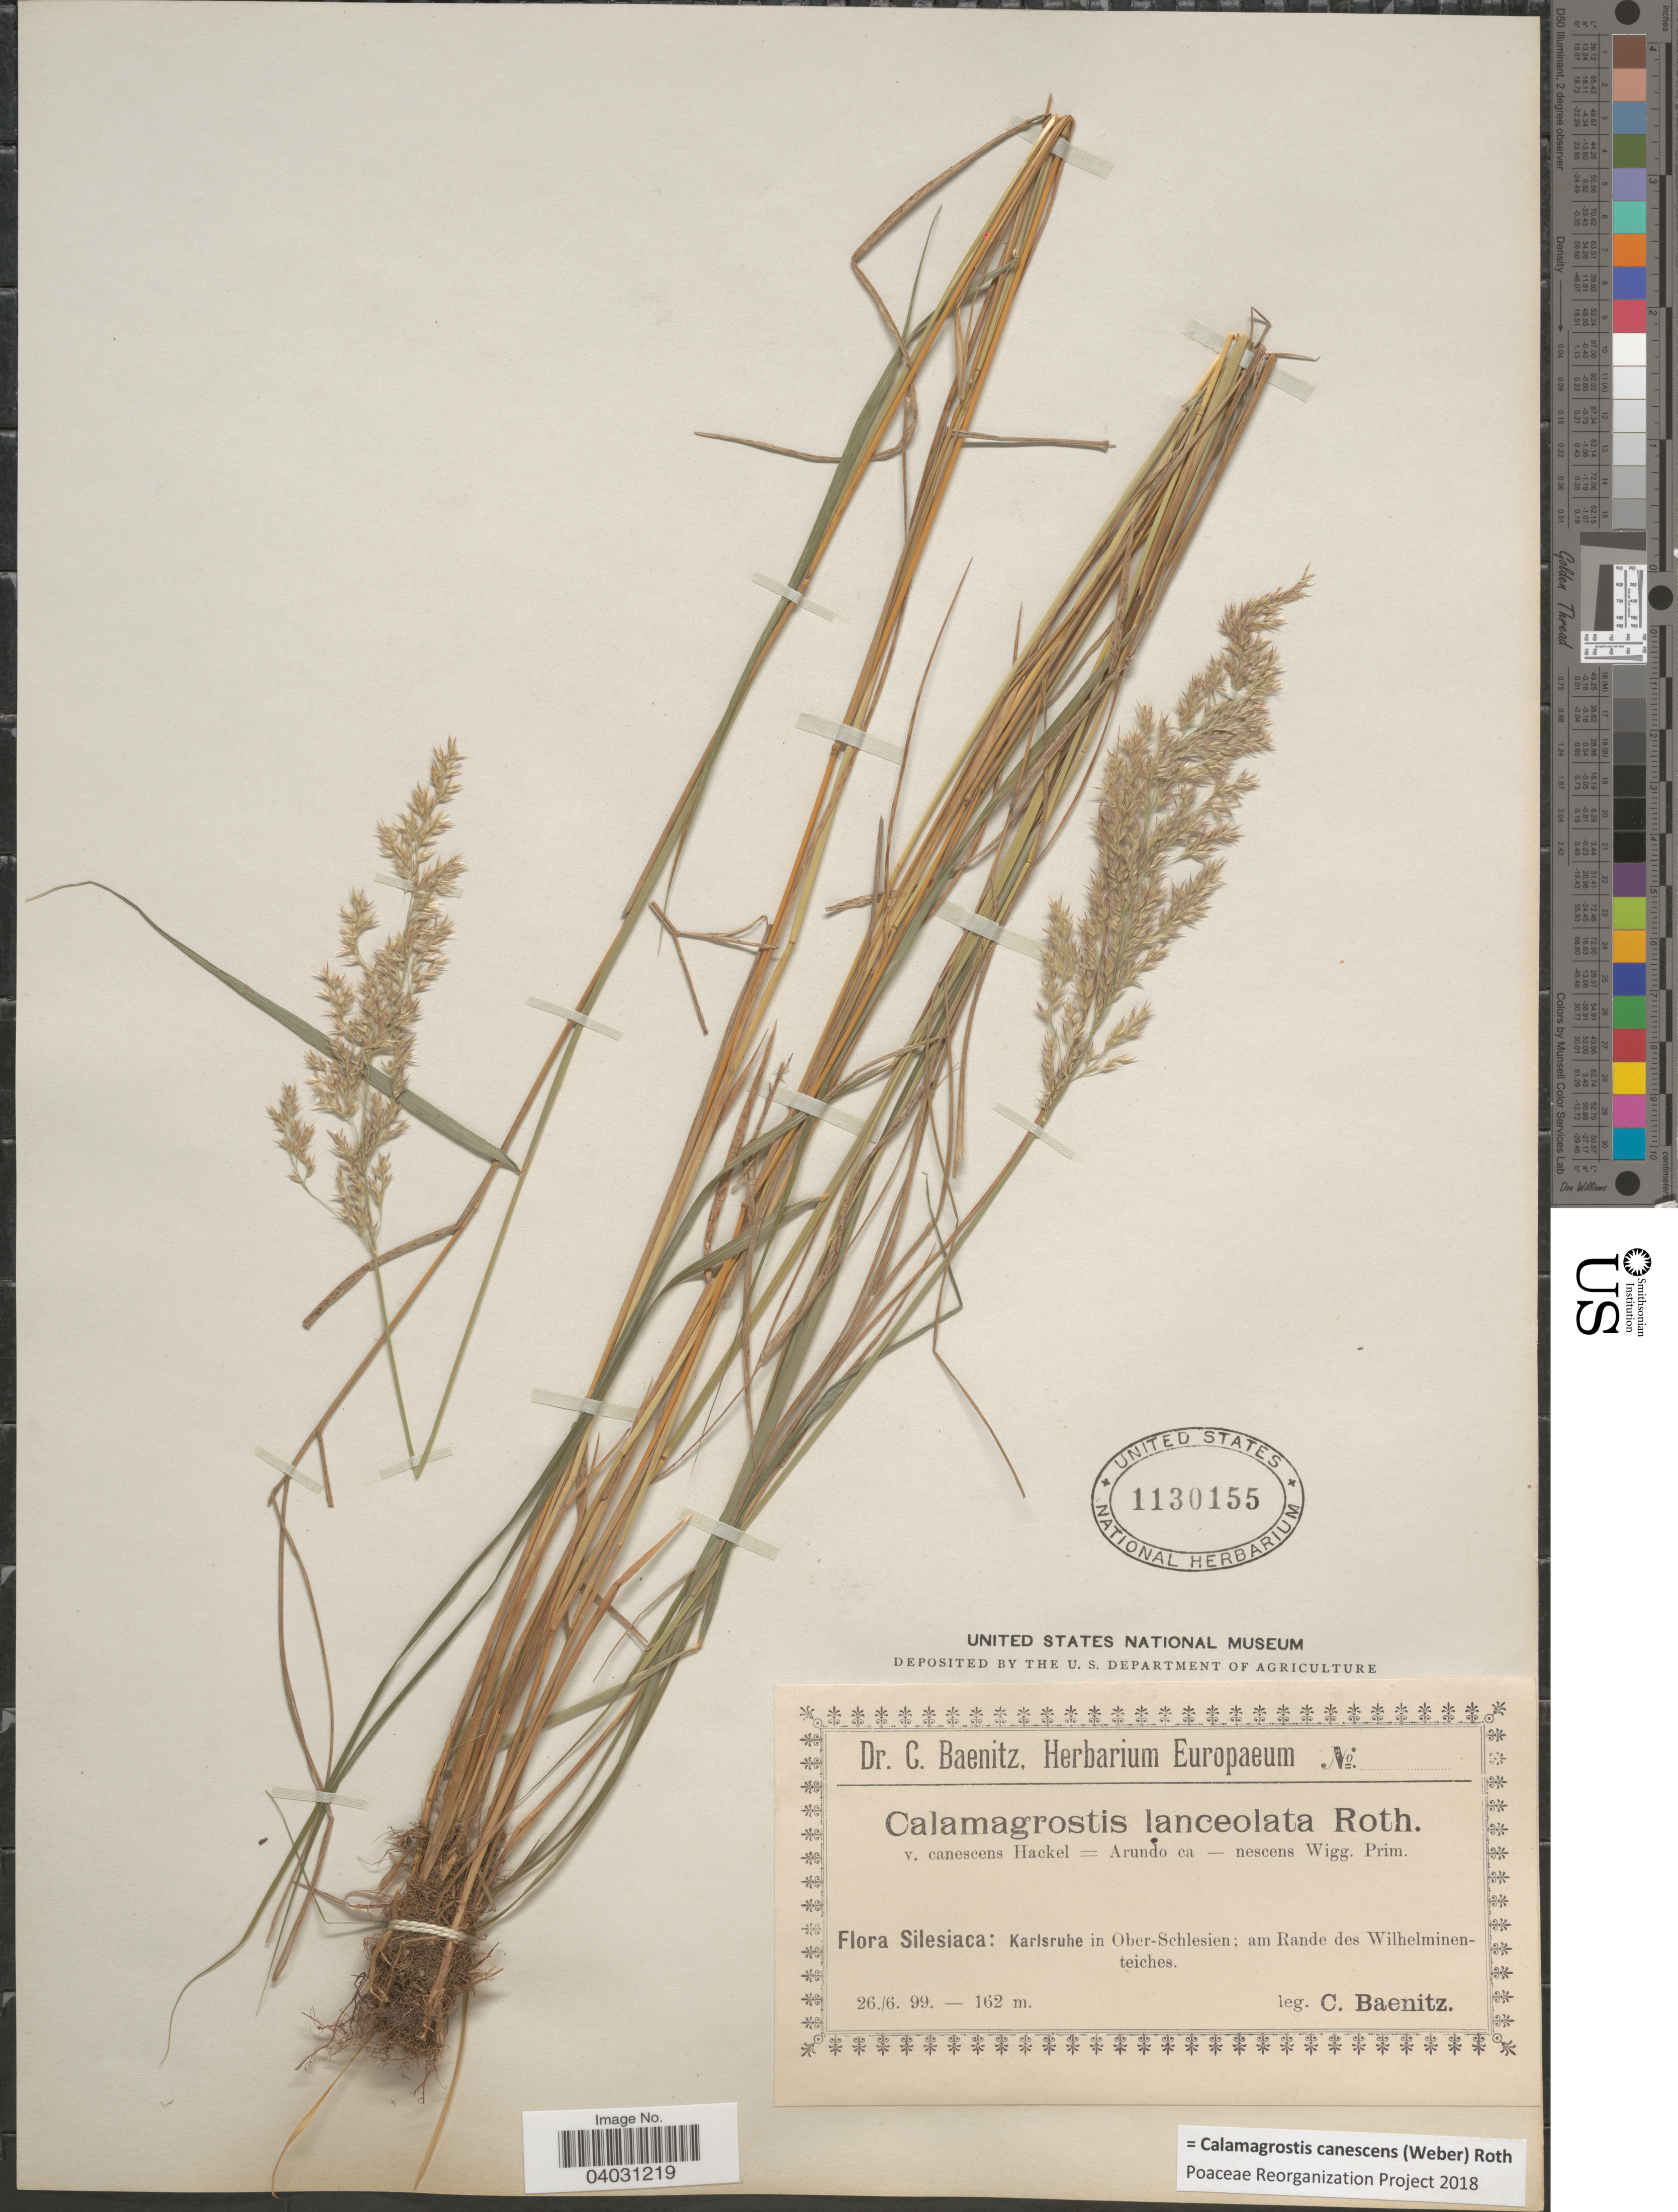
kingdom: Plantae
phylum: Tracheophyta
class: Liliopsida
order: Poales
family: Poaceae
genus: Calamagrostis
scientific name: Calamagrostis canescens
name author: (G.H. Weber) Roth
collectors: C. G. Baenitz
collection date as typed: Transcribed d/m/y: 26/6/99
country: Germany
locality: Silesiaca: Karlsruhe in Ober-Schlesien; am Rande des Wilhelminenteiches.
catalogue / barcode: US 1130155